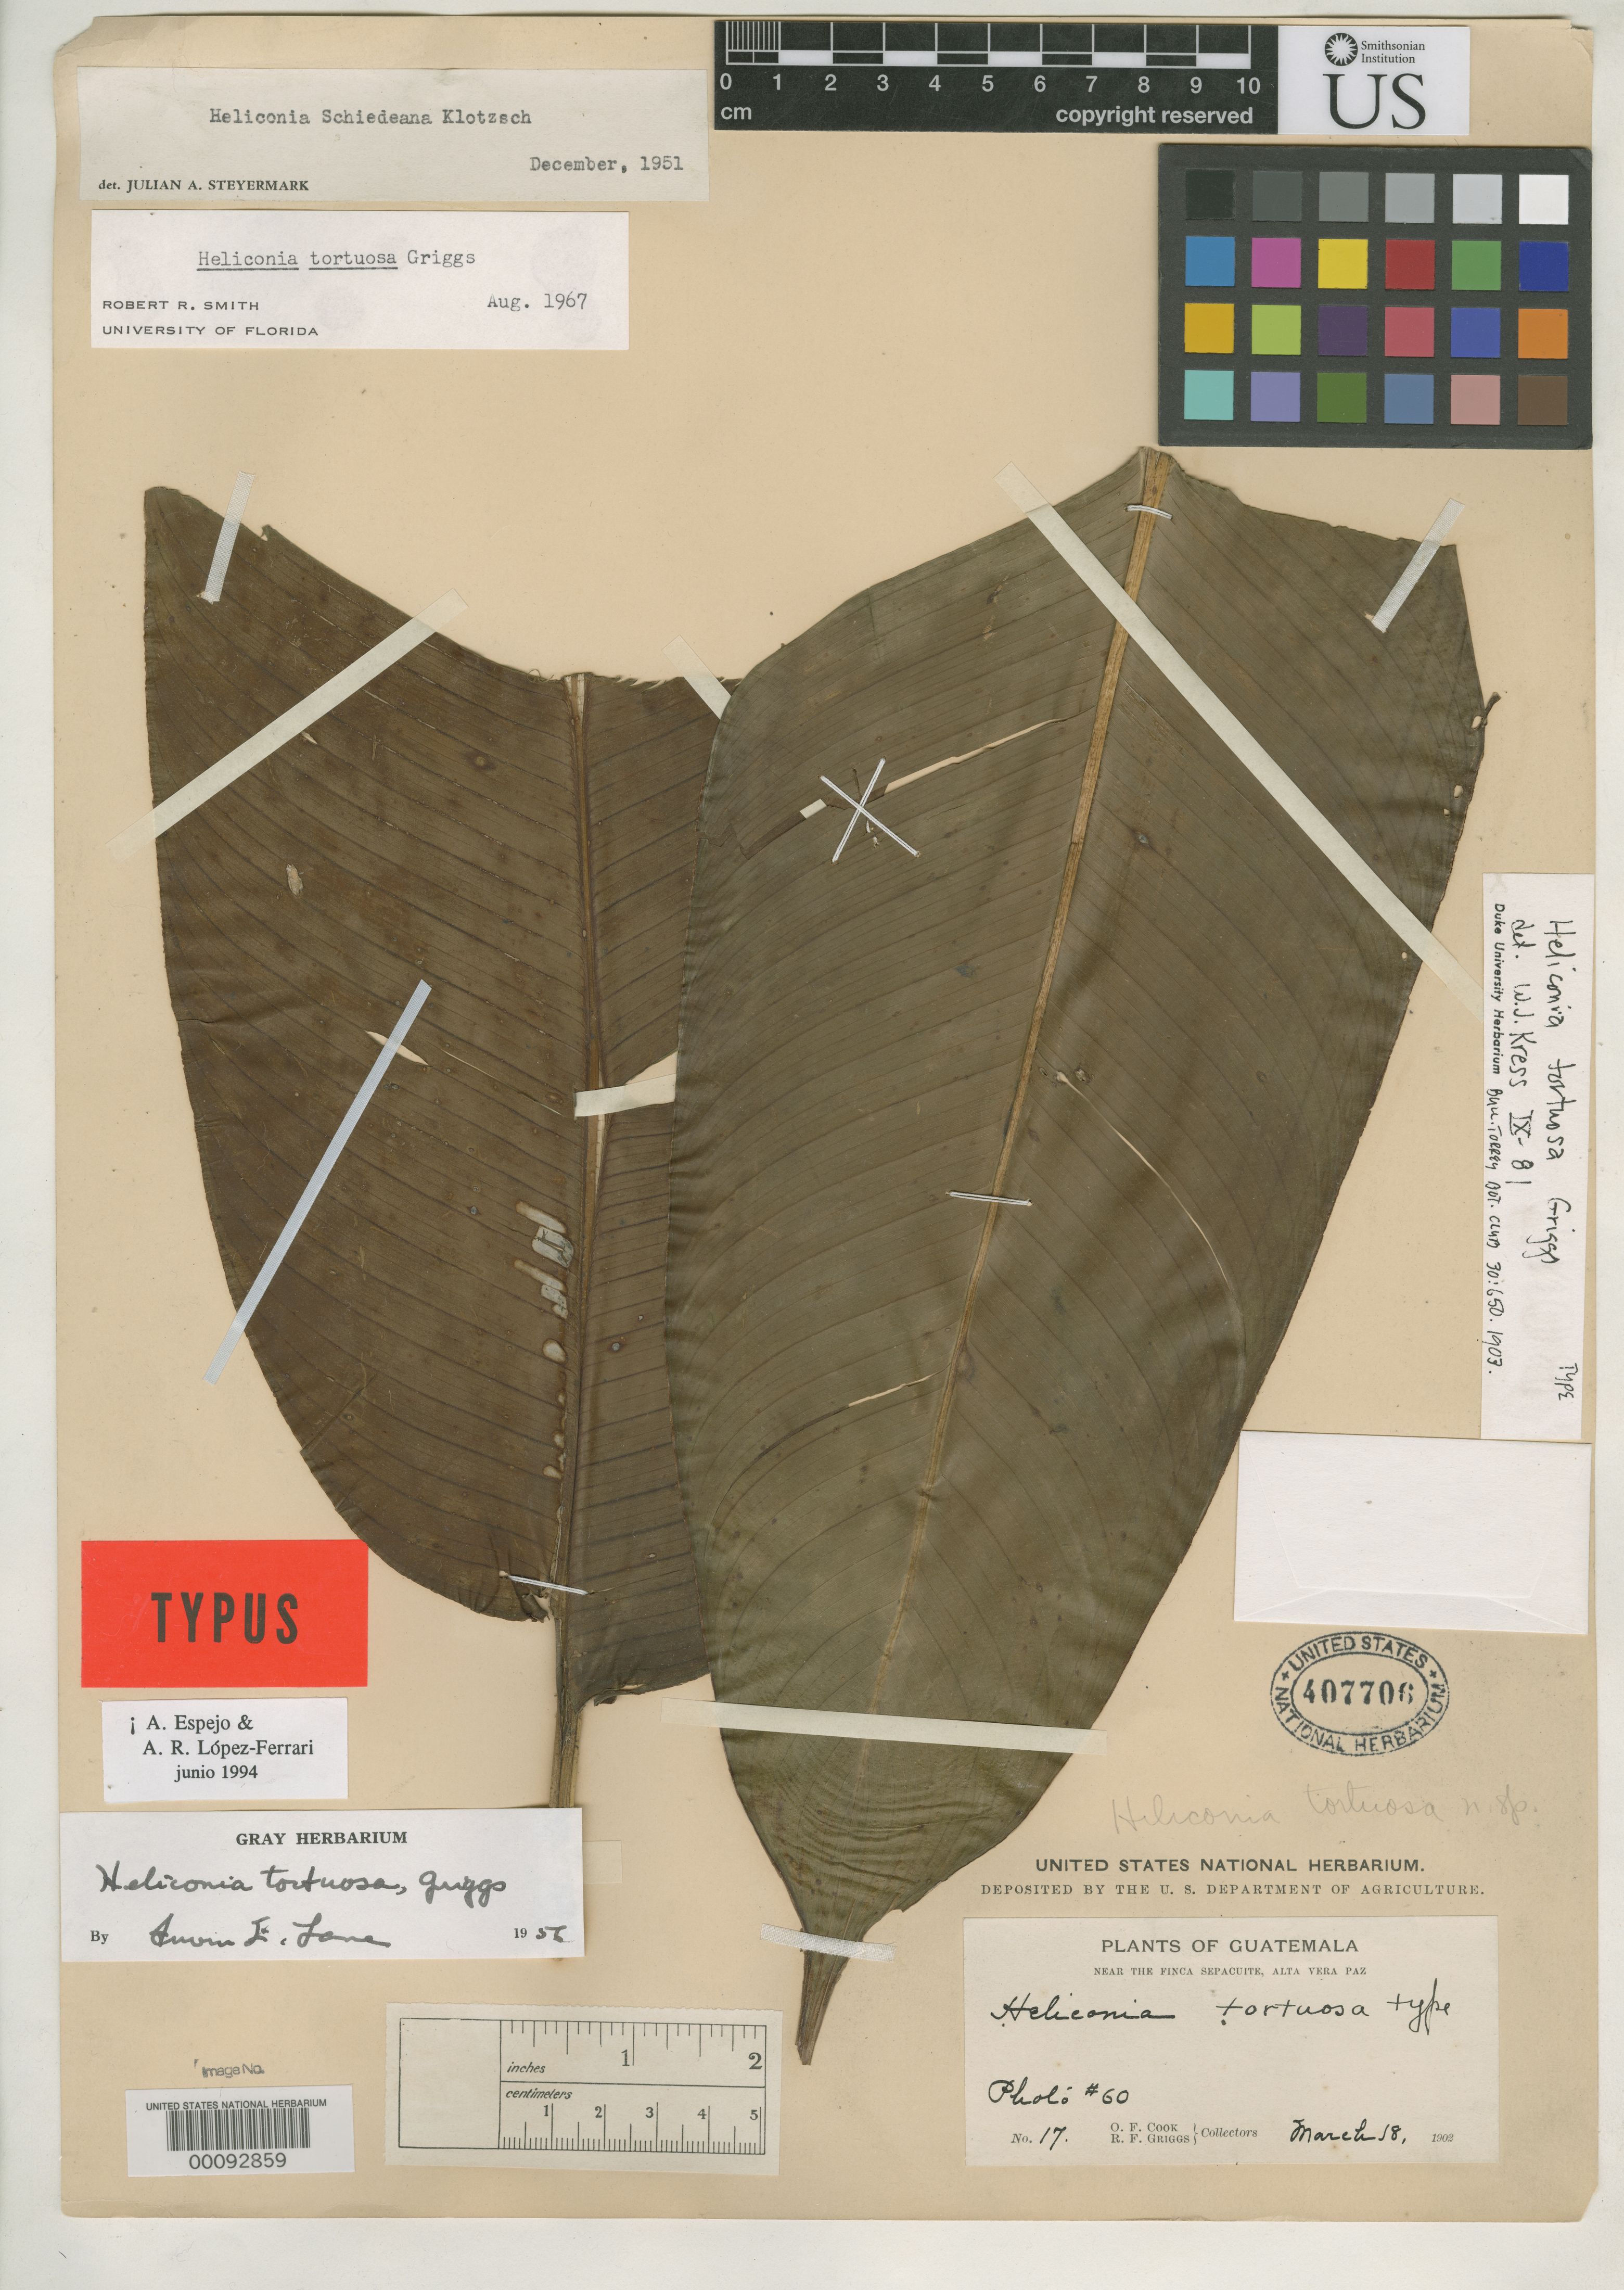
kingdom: Plantae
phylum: Tracheophyta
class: Liliopsida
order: Zingiberales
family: Heliconiaceae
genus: Heliconia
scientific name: Heliconia tortuosa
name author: R.F. Griggs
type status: Type Collection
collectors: O. F. Cook & R. F. Griggs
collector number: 17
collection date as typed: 18 Mar 1902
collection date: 1902-03-18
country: Guatemala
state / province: Alta Verapaz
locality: Finca Sepacuite.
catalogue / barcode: US 407706